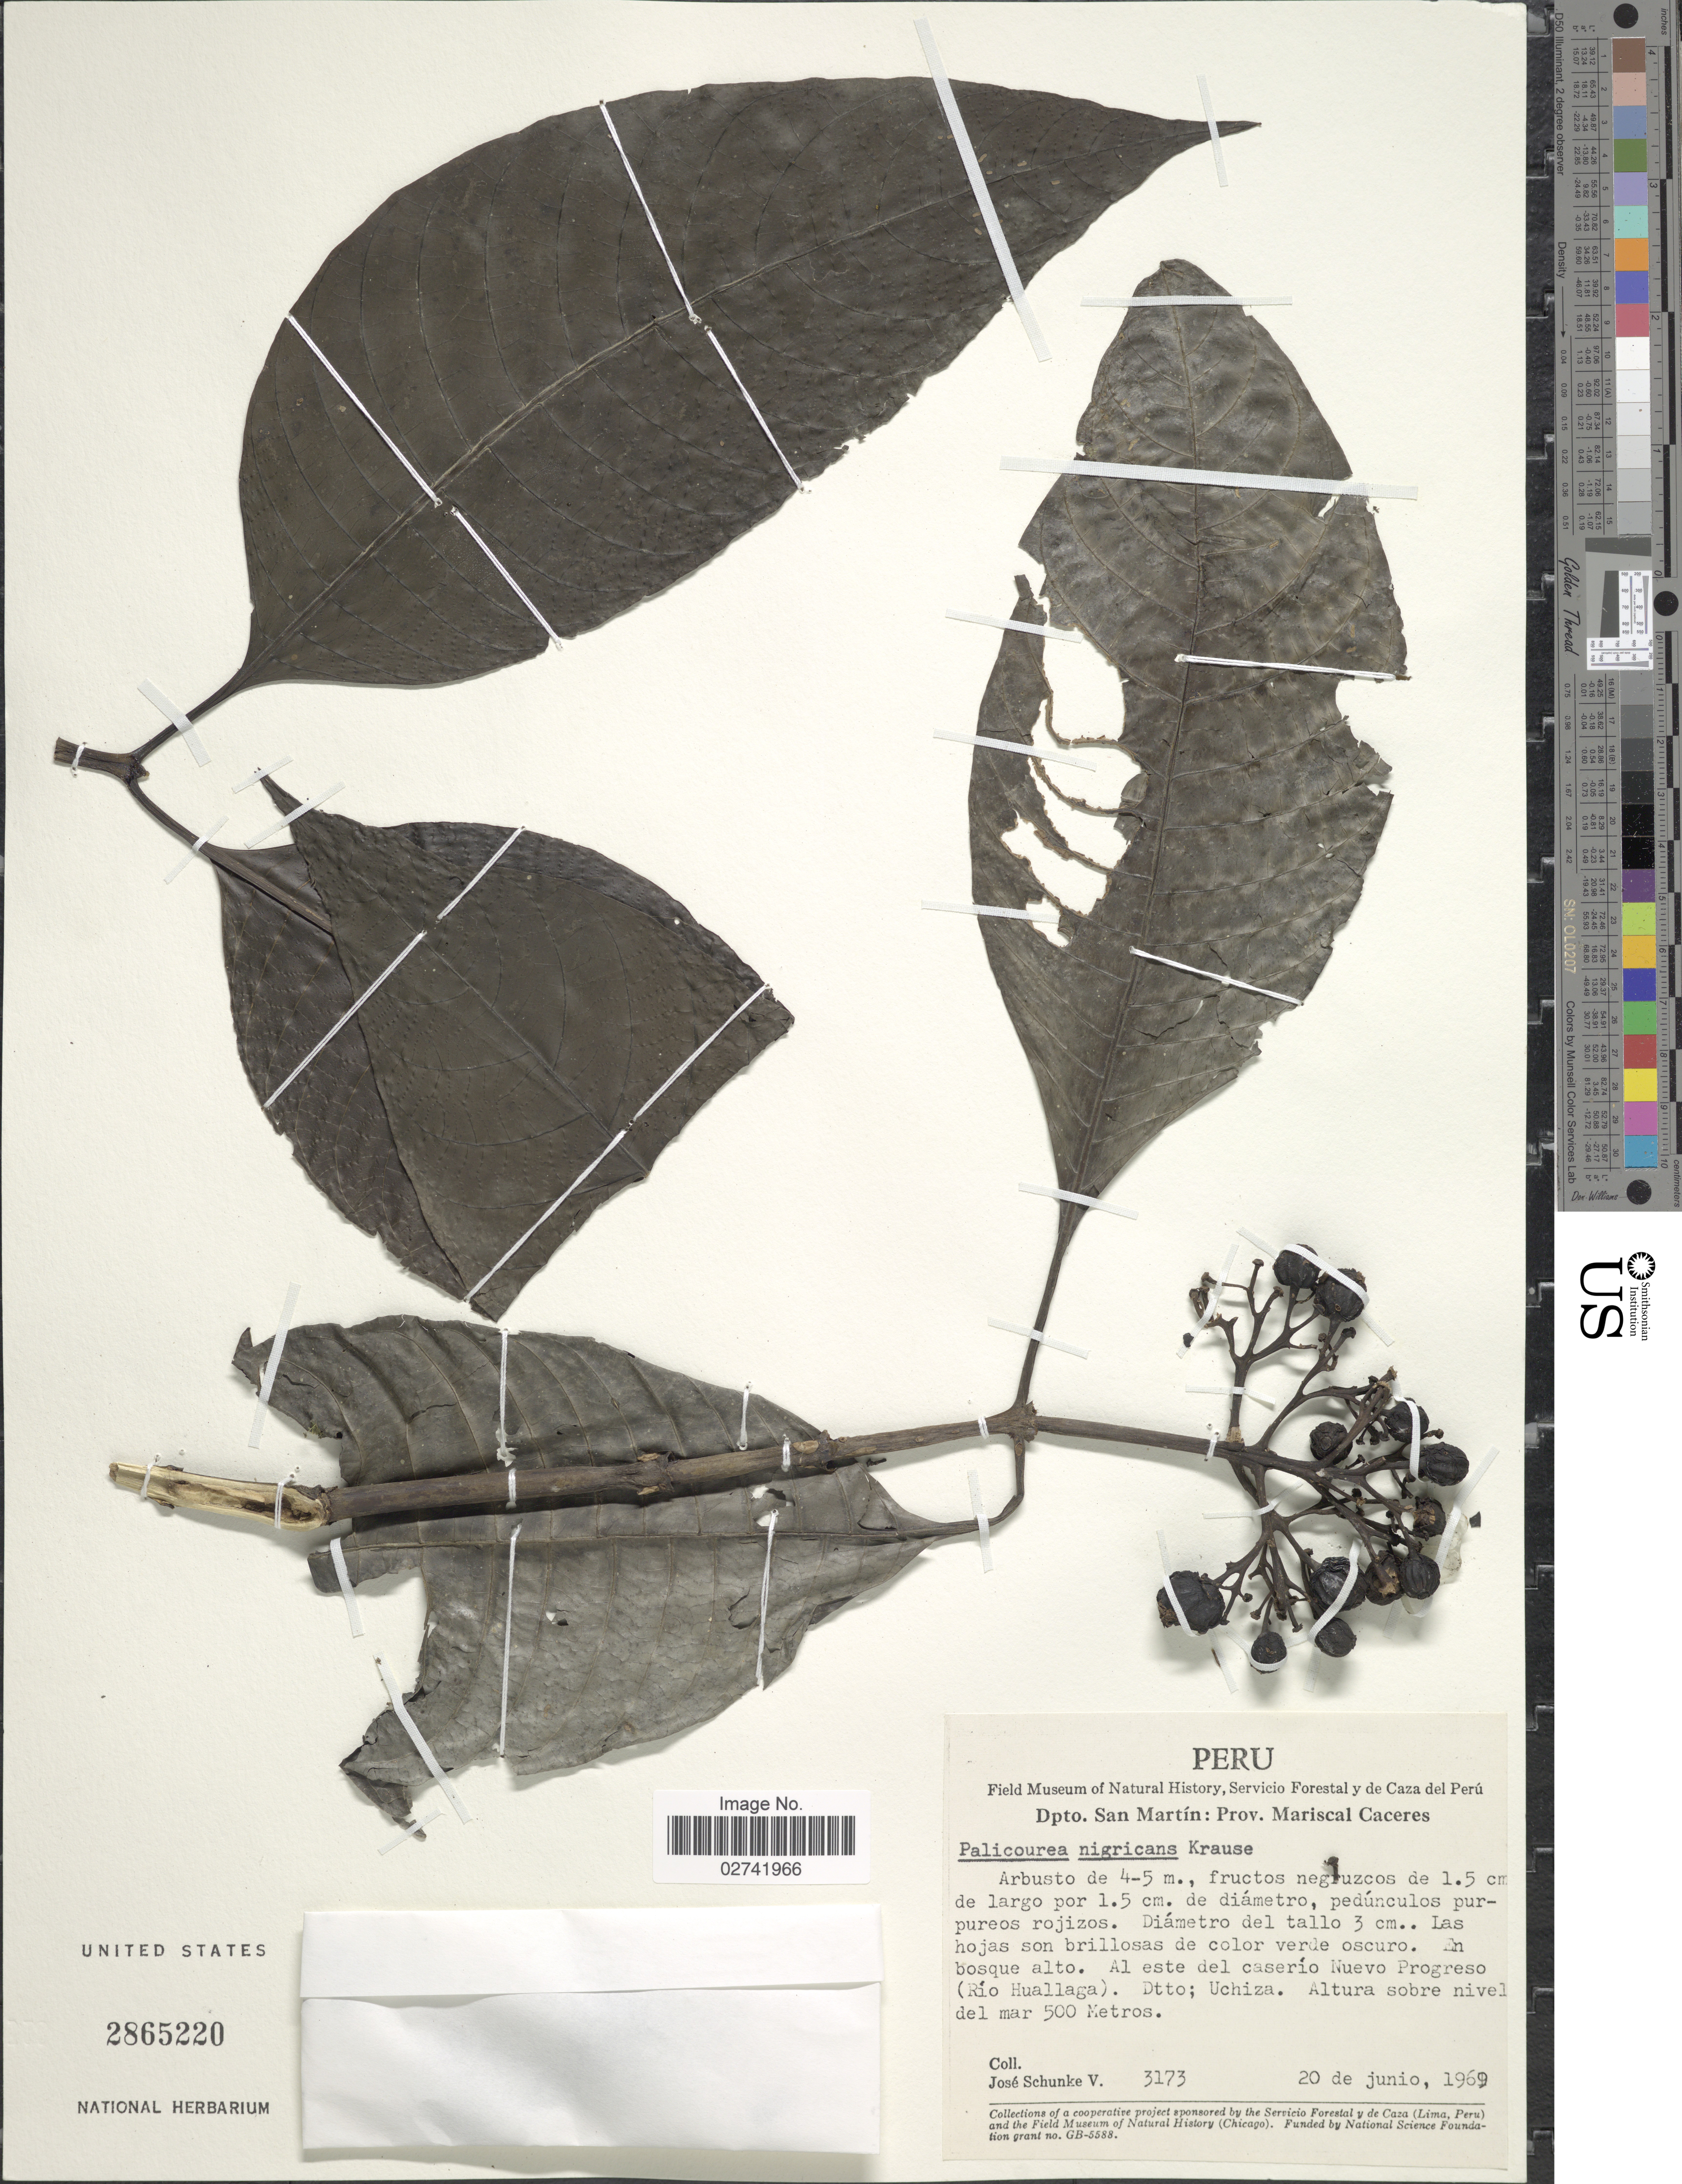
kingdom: Plantae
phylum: Tracheophyta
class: Magnoliopsida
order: Gentianales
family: Rubiaceae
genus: Palicourea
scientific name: Palicourea nigricans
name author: Krause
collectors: J. Schunke Vigo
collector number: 3173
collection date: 1969-06-20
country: Peru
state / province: San Martín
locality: Prov. Mariscal Caceres. Al este del caserio Nuevo Progreso (Rio Huallaga)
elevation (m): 500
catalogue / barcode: US 2865220